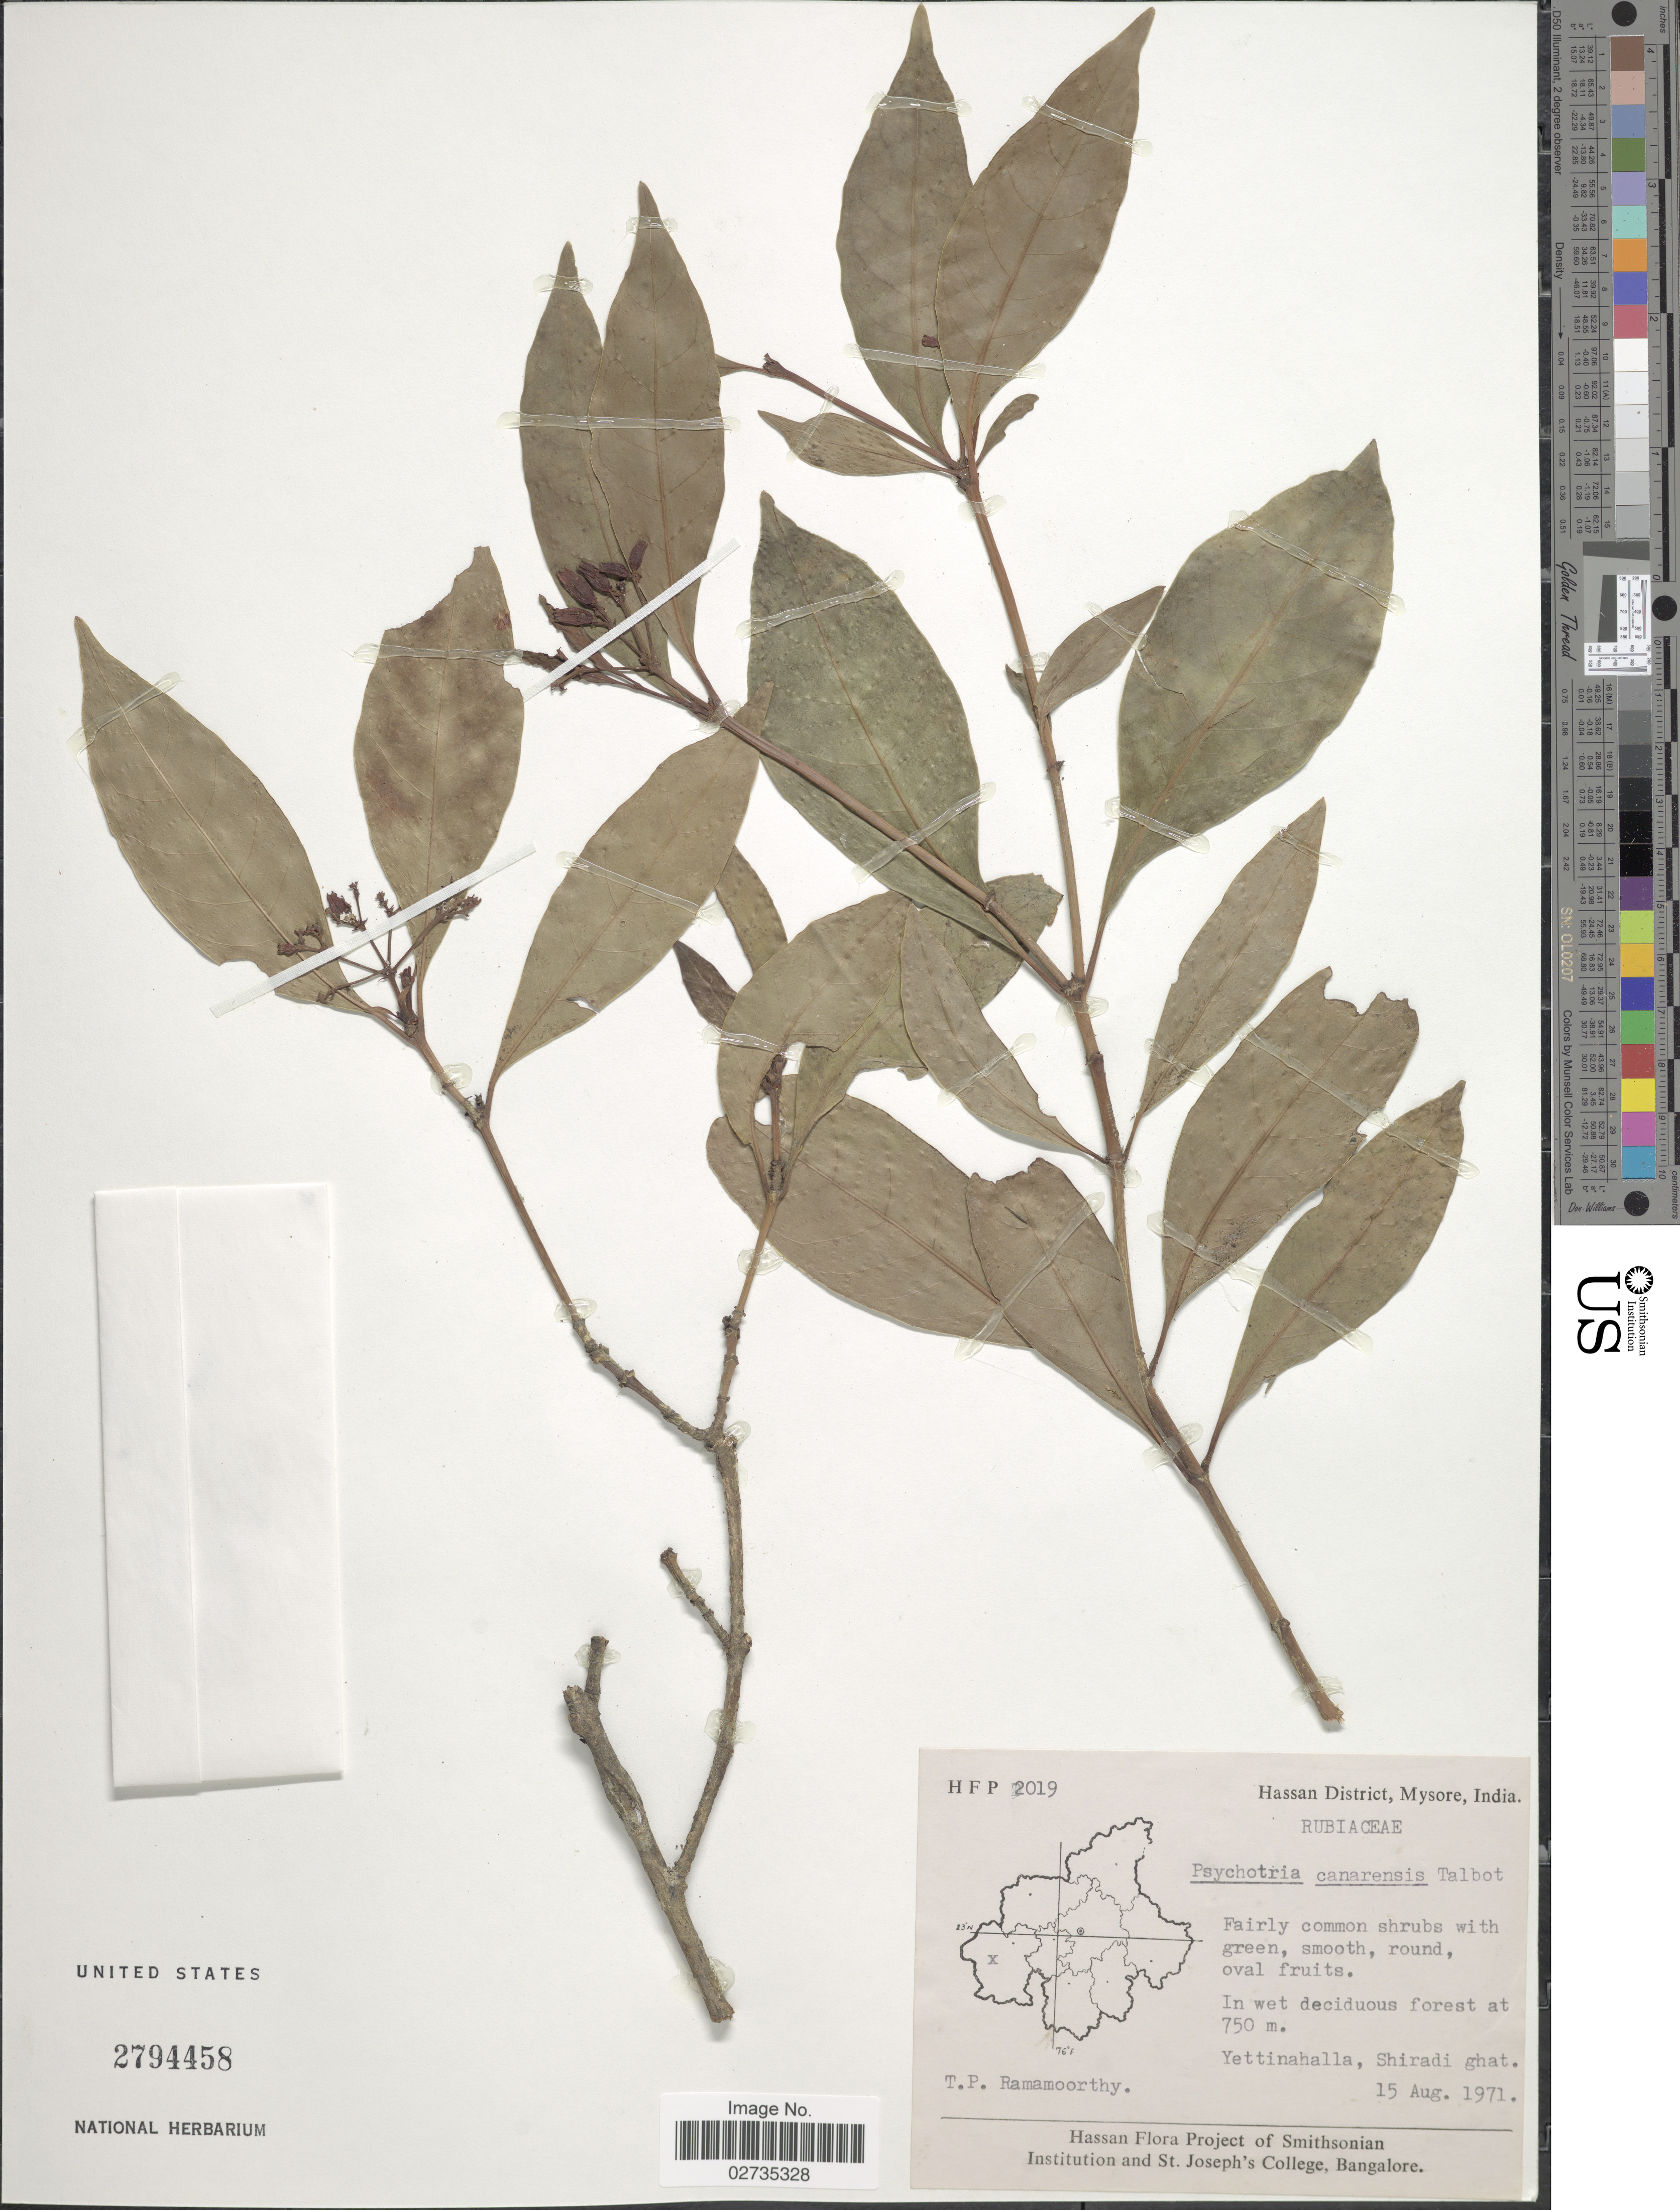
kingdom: Plantae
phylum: Tracheophyta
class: Magnoliopsida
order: Gentianales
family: Rubiaceae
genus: Psychotria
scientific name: Psychotria canarensis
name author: Talbot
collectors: T. P. Ramamoorthy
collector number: HFP 2019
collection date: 1971-08-15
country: India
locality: Hassan District, Mysore, India, Yettinahalla, Shiradi ghat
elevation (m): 750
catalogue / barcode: US 2794458